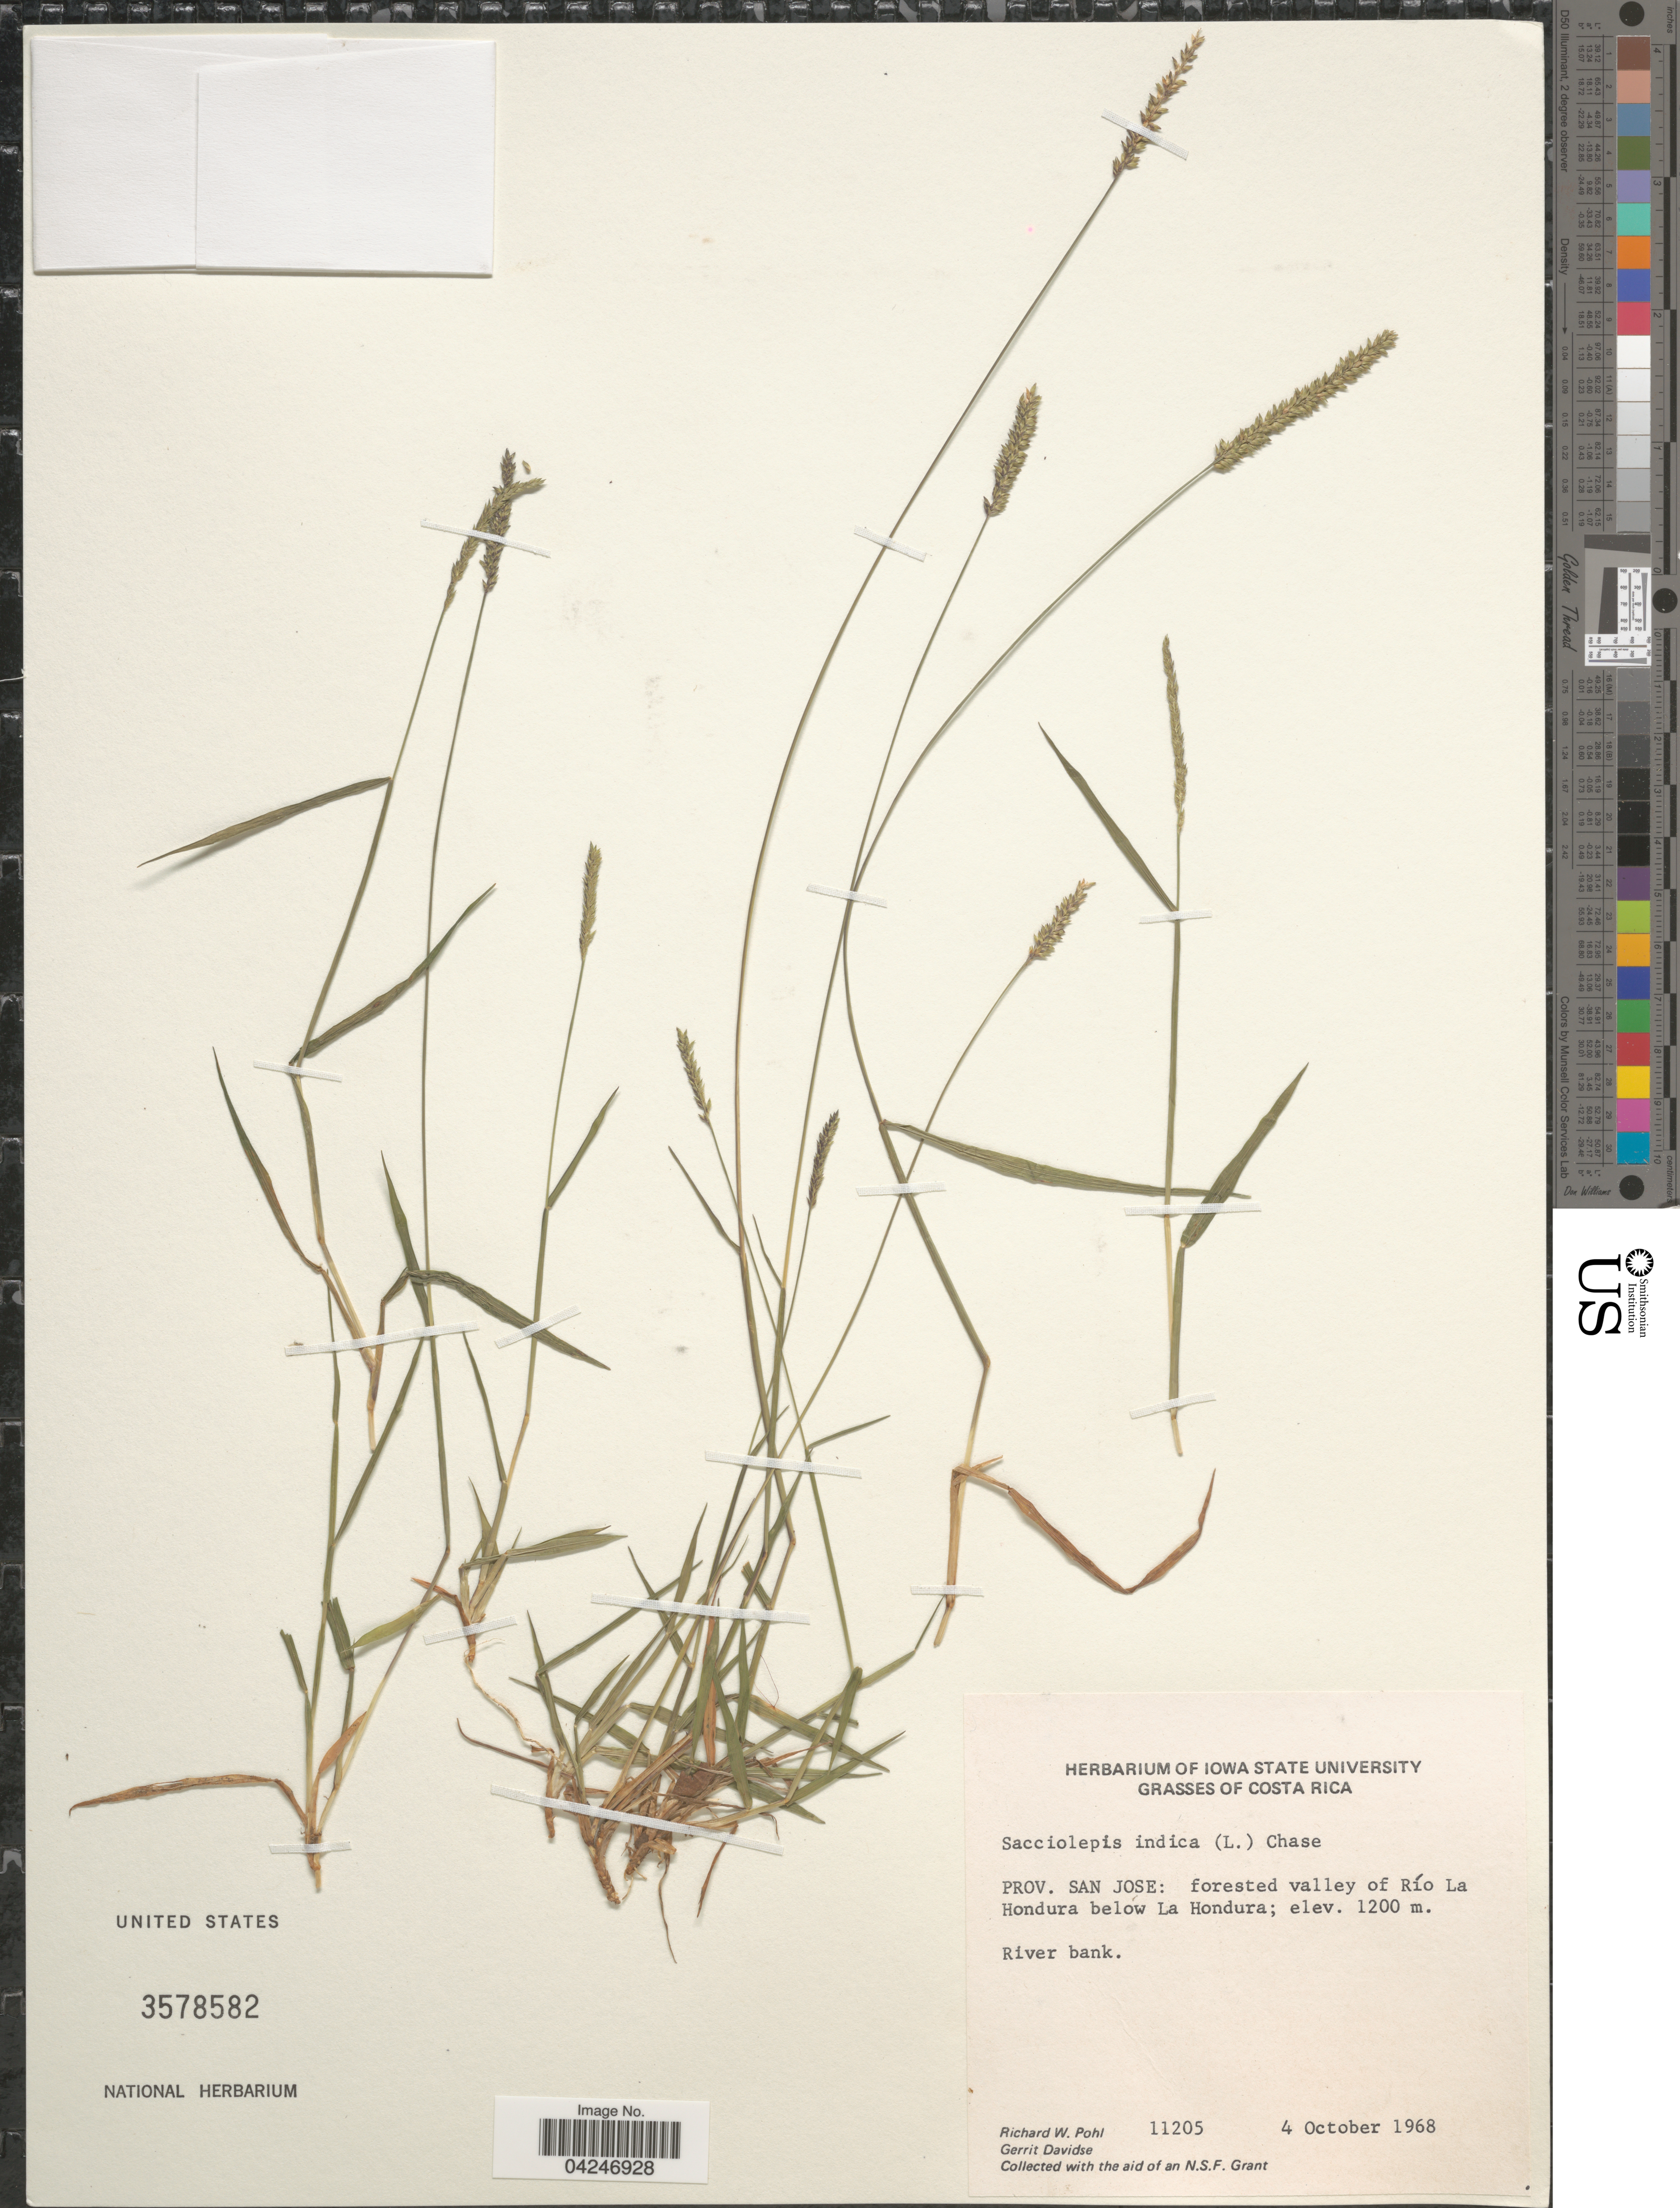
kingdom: Plantae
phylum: Tracheophyta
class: Liliopsida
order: Poales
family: Poaceae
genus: Sacciolepis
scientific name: Sacciolepis indica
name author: (L.) Chase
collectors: R. W. Pohl & G. Davidse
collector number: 11205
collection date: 1968-10-04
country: Costa Rica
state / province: San José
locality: Forested valley of Río La Hondura below La Hondura.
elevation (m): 1200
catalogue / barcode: US 3578582